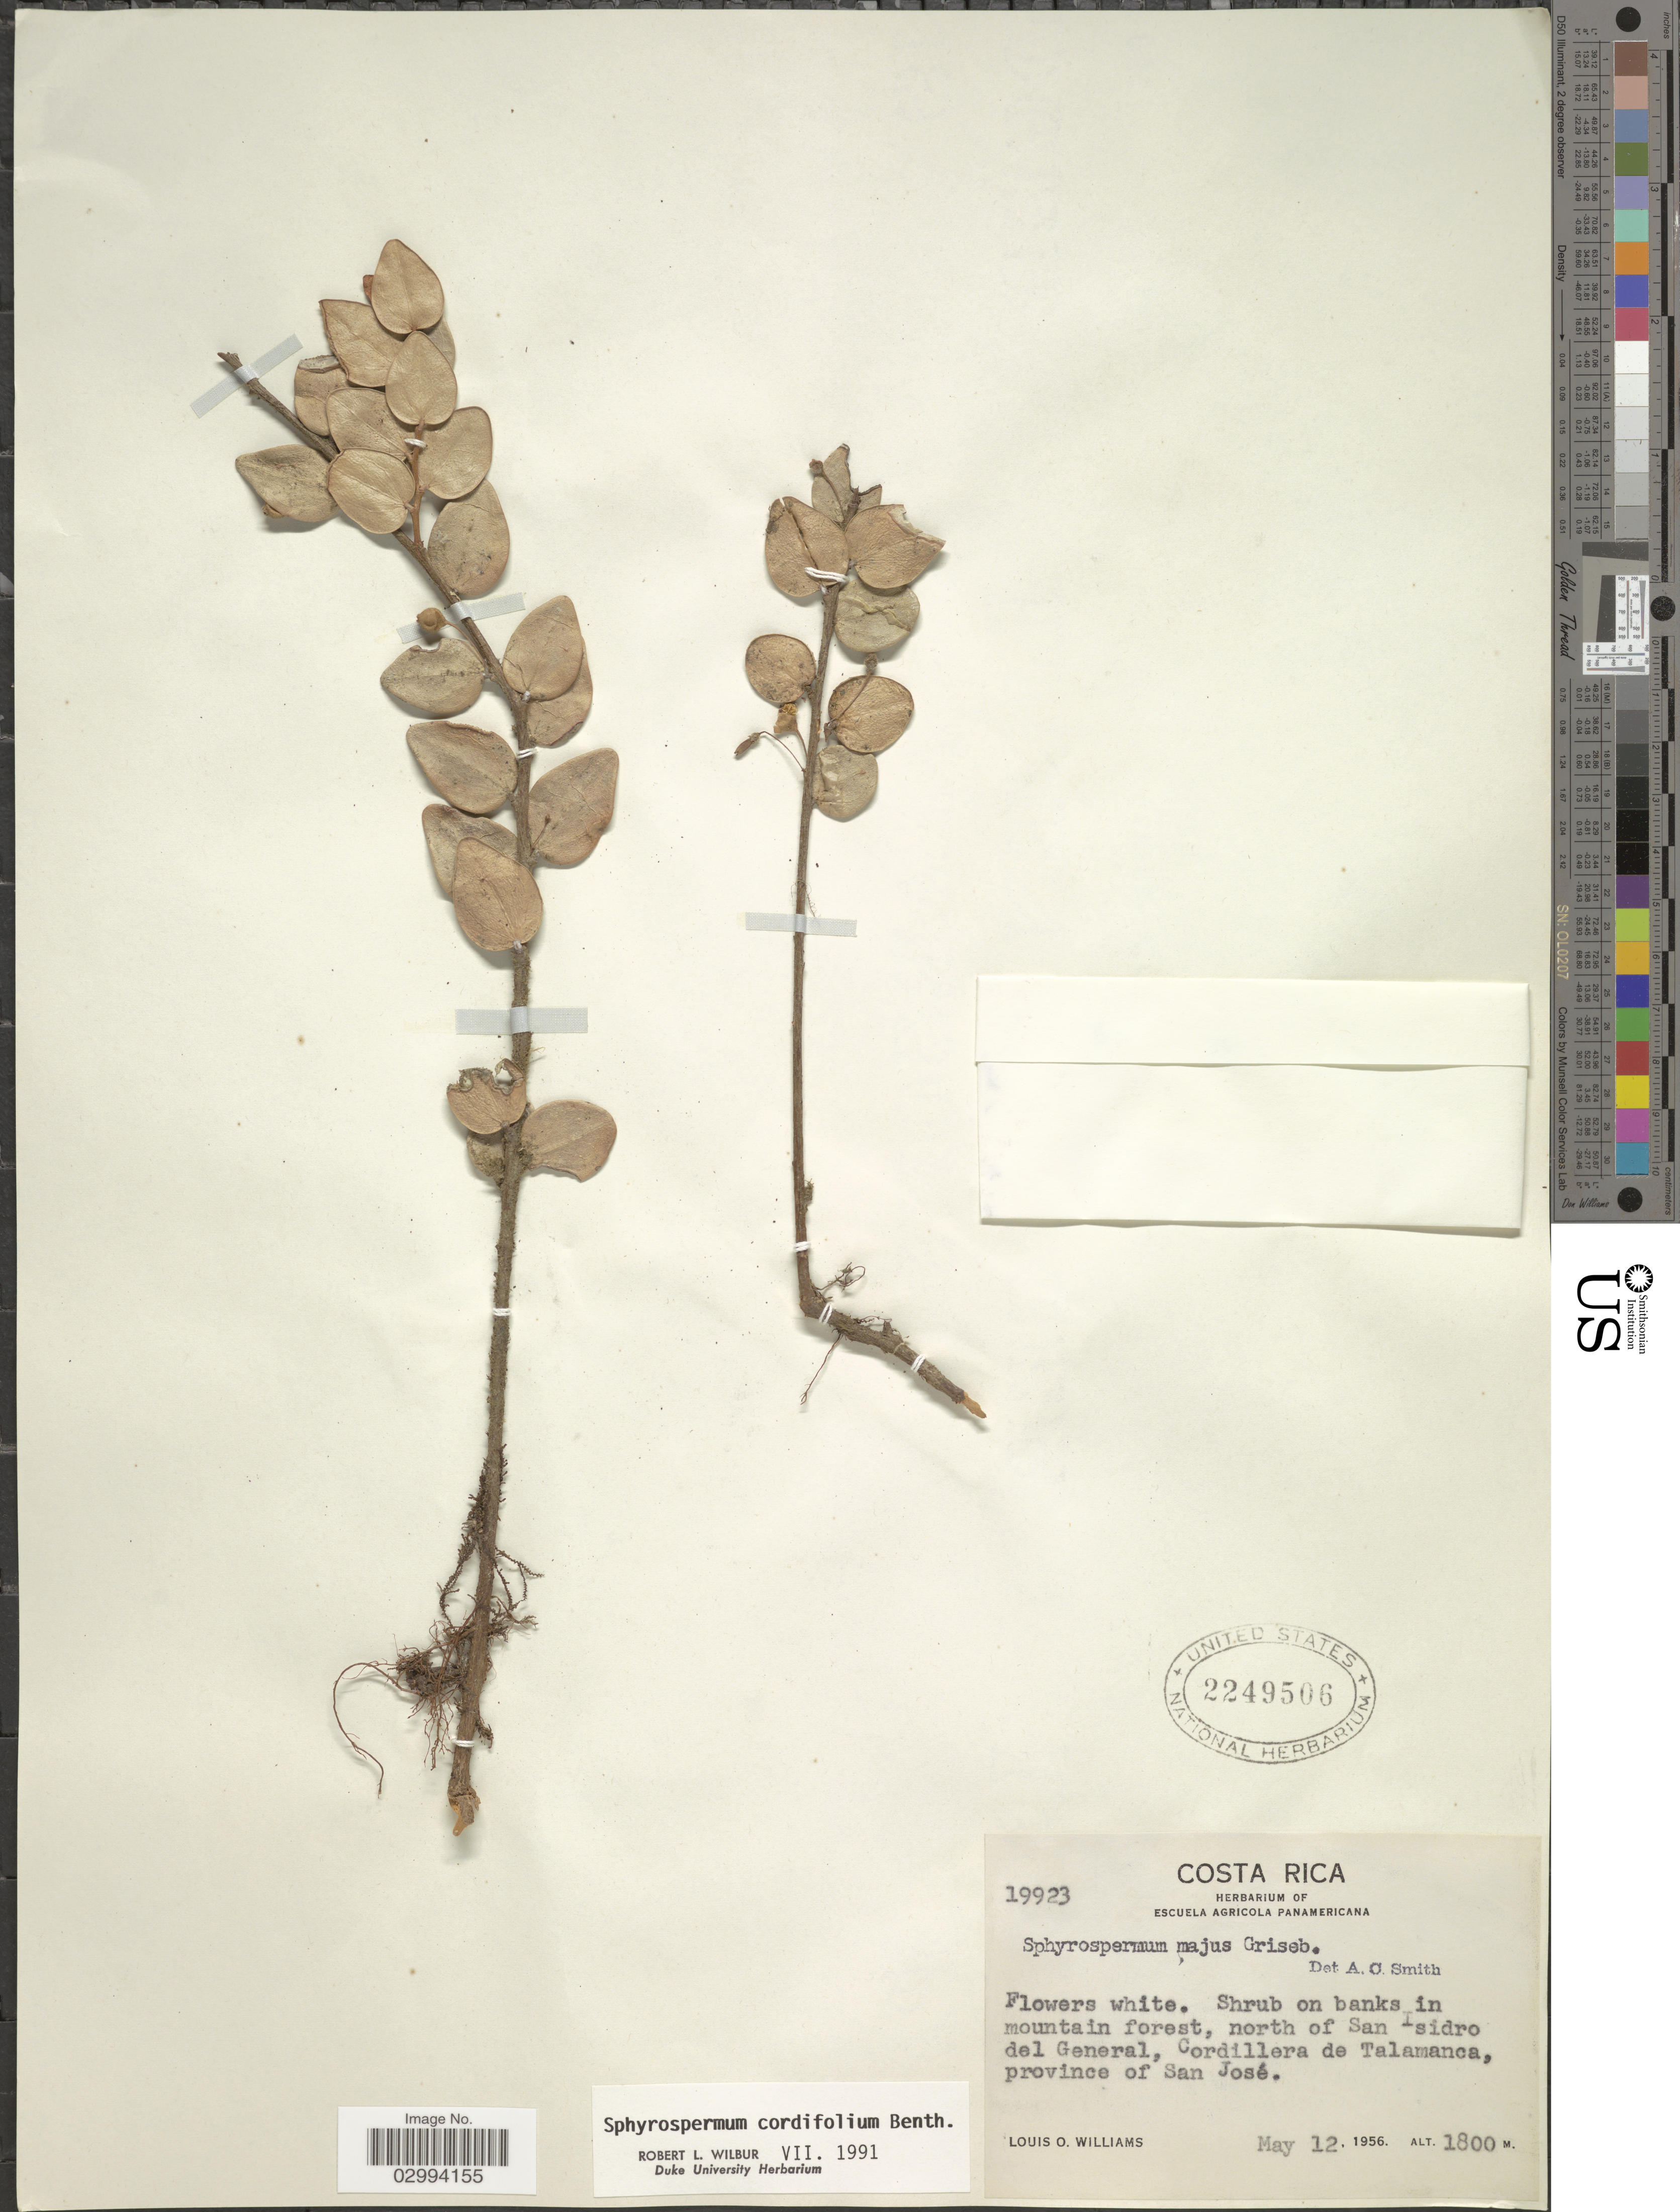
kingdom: Plantae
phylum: Tracheophyta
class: Magnoliopsida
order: Ericales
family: Ericaceae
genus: Sphyrospermum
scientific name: Sphyrospermum cordifolium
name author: Benth.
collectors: L. O. Williams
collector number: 19923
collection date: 1956-05-12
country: Costa Rica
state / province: San José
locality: North of San Isidro del General, Cordillera de Talamanca.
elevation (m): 1800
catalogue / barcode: US 2249506